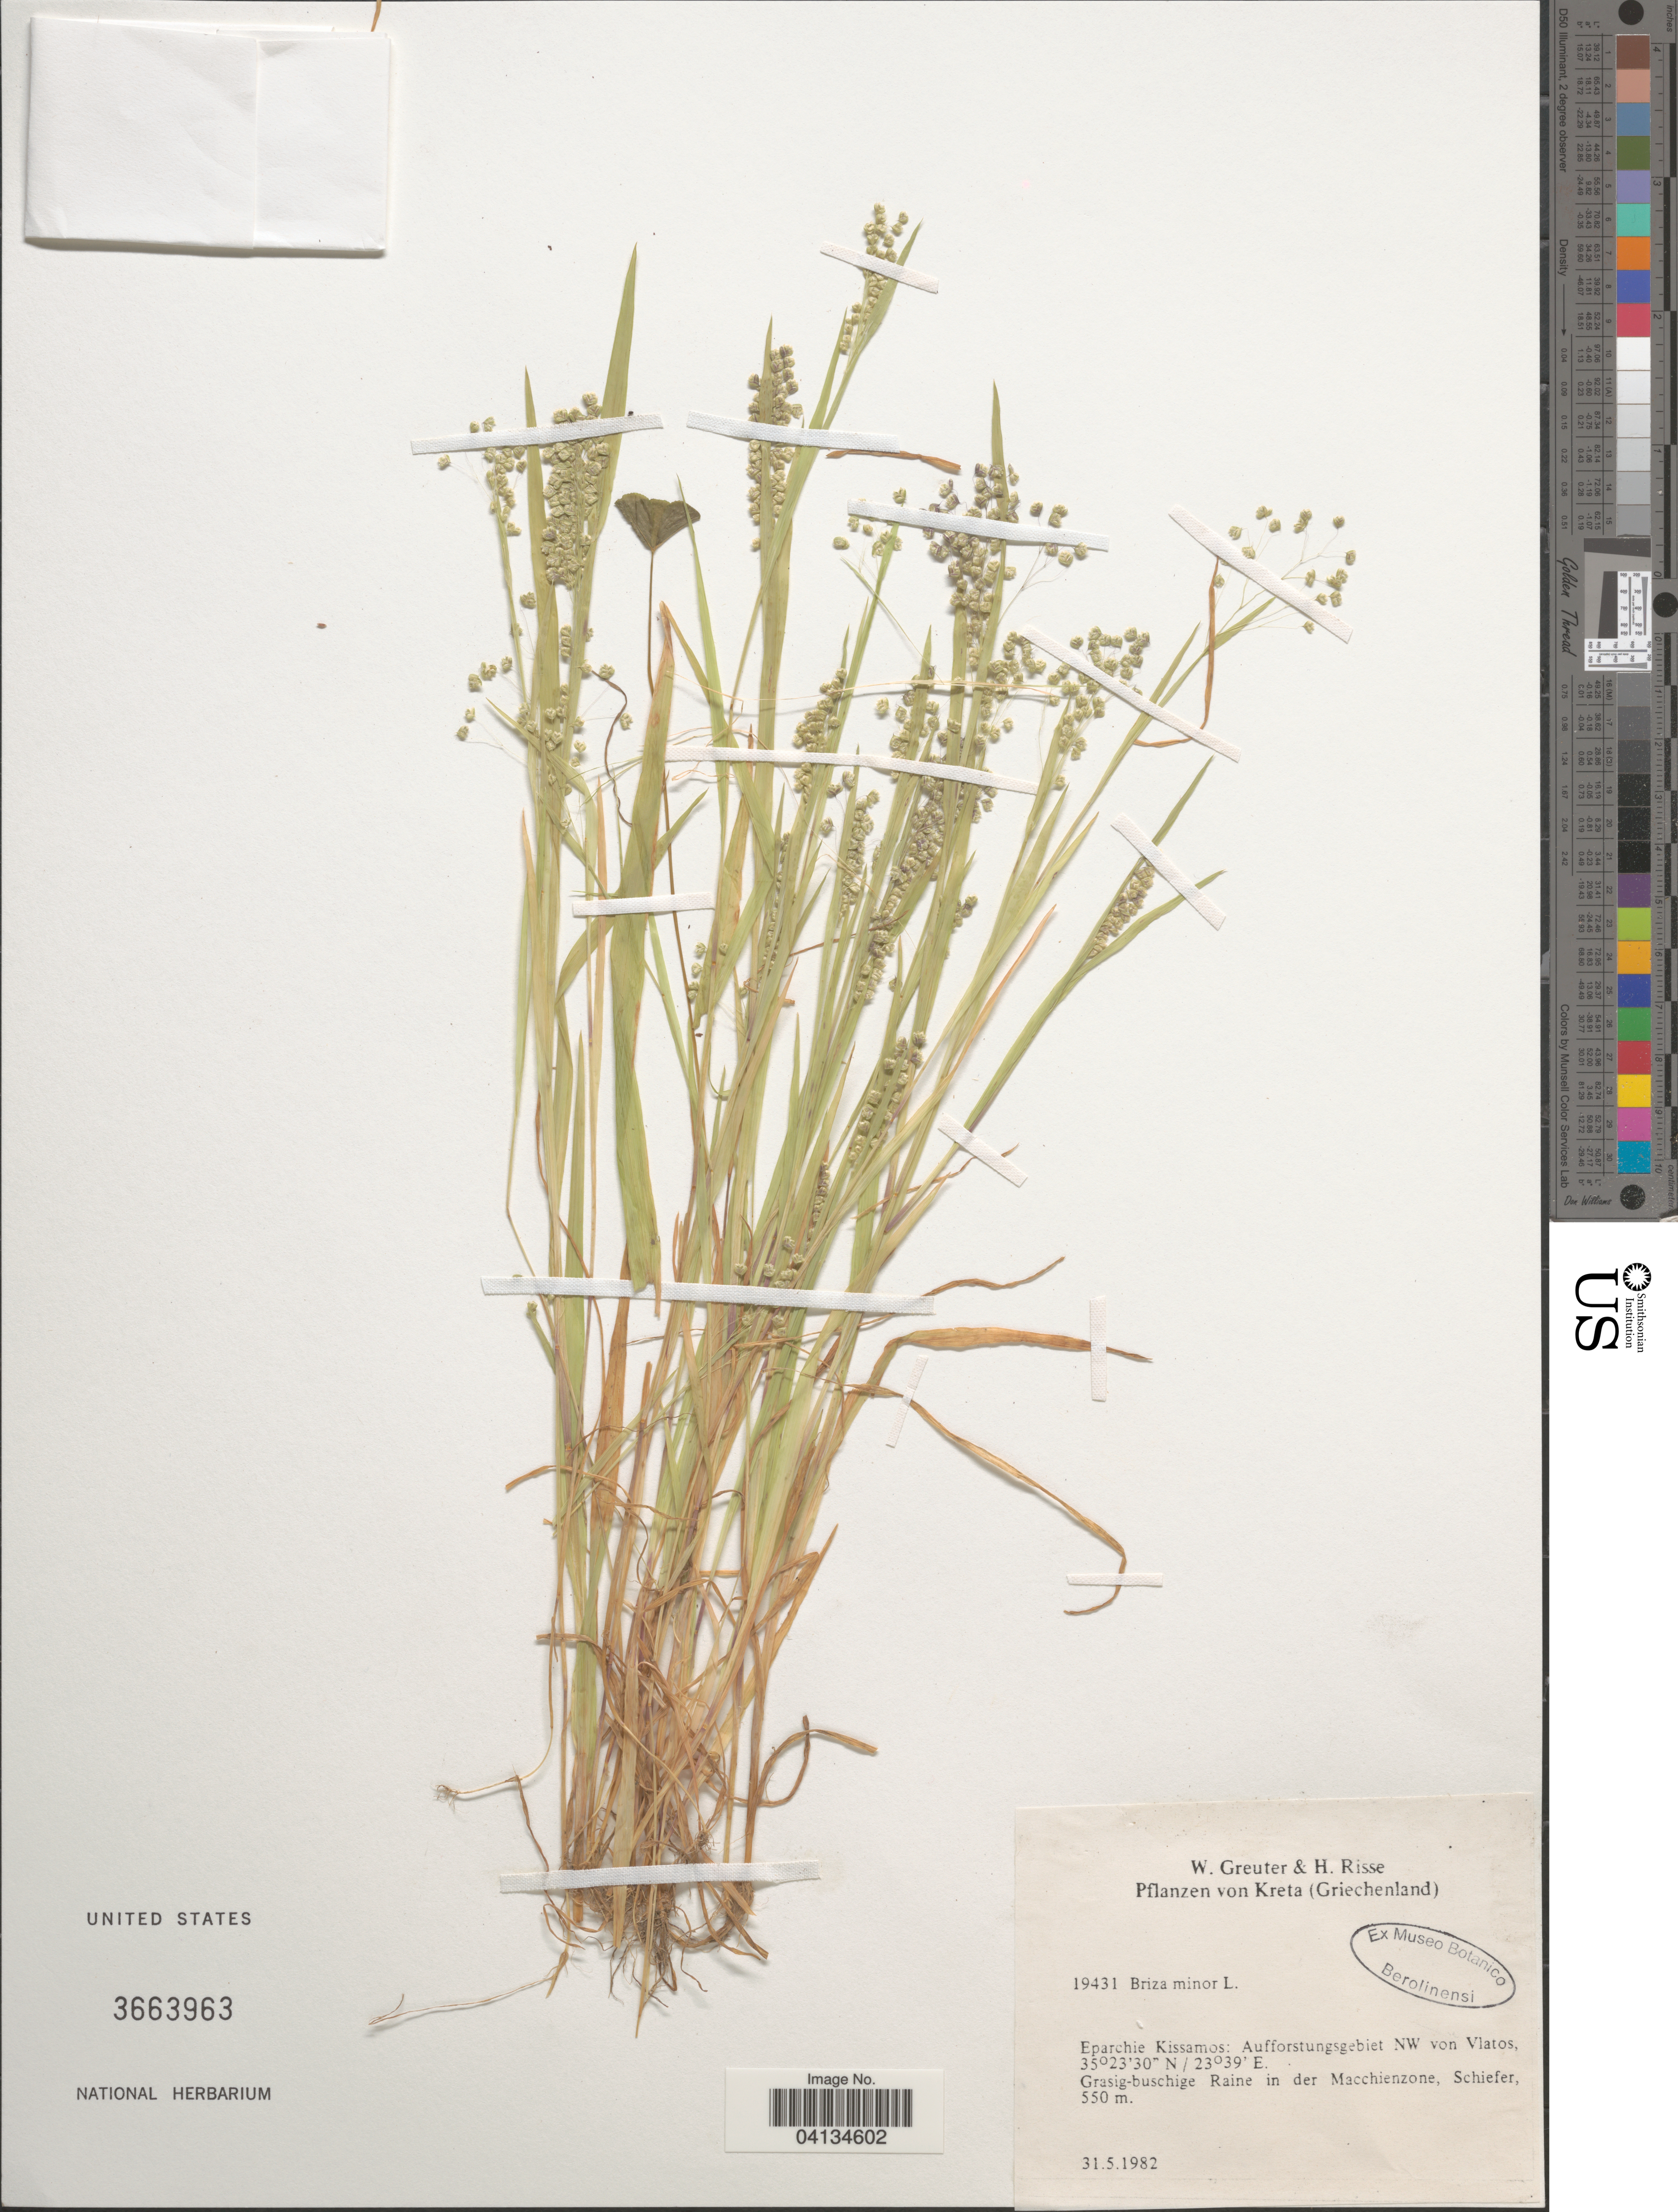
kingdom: Plantae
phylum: Tracheophyta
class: Liliopsida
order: Poales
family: Poaceae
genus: Briza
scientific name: Briza minor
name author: L.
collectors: W. Greuter & H. Risse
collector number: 19431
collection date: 1982-05-31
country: Greece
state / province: Crete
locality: Kreta (Griechenland). Eparchi Kissamos: Aufforstungsgebiet NW von Vlatos. Grasig-buschige Raine in der Macchienzone, Schiefer.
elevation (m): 550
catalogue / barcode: US 3663963